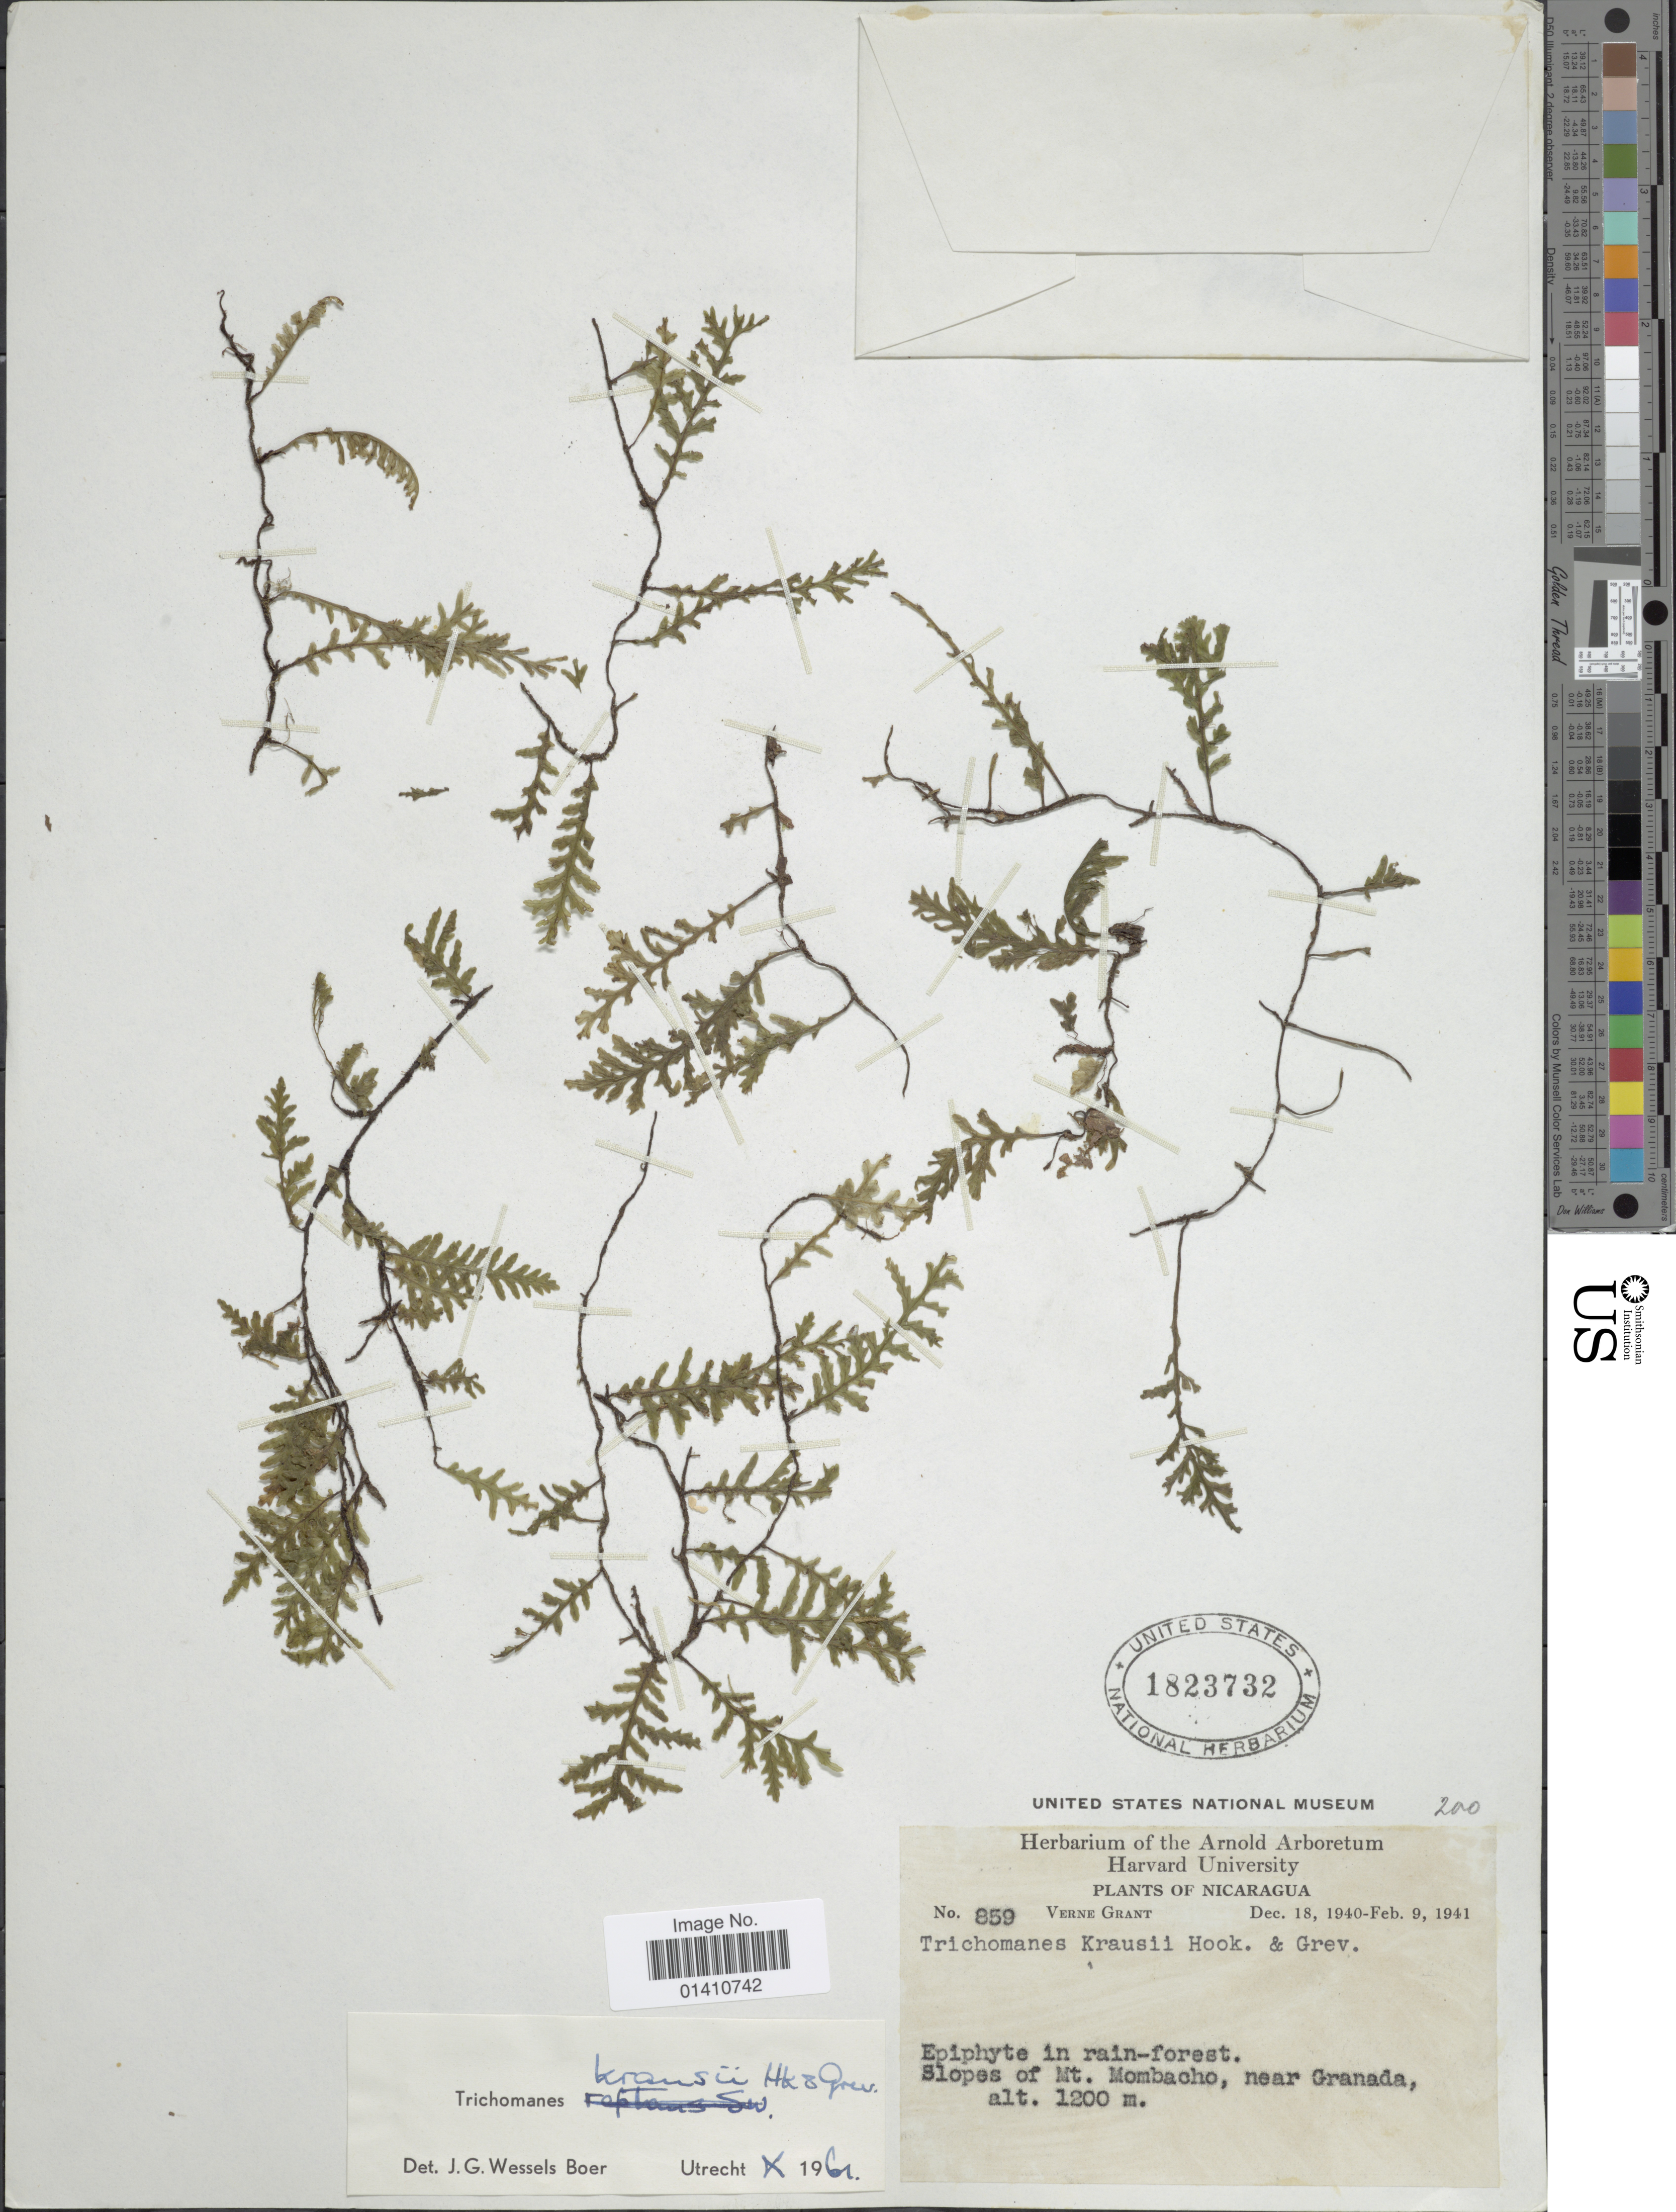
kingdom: Plantae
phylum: Tracheophyta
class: Polypodiopsida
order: Hymenophyllales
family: Hymenophyllaceae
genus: Didymoglossum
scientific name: Didymoglossum kraussii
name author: (Hook. & Grev.) C. Presl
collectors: V. Grant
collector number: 859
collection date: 1940-12-18/1941-02-09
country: Nicaragua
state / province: Granada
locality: Epiphyte in rain-forest. Slopes of Mt. Mombacho, near Granada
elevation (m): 1200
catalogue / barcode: US 1823732